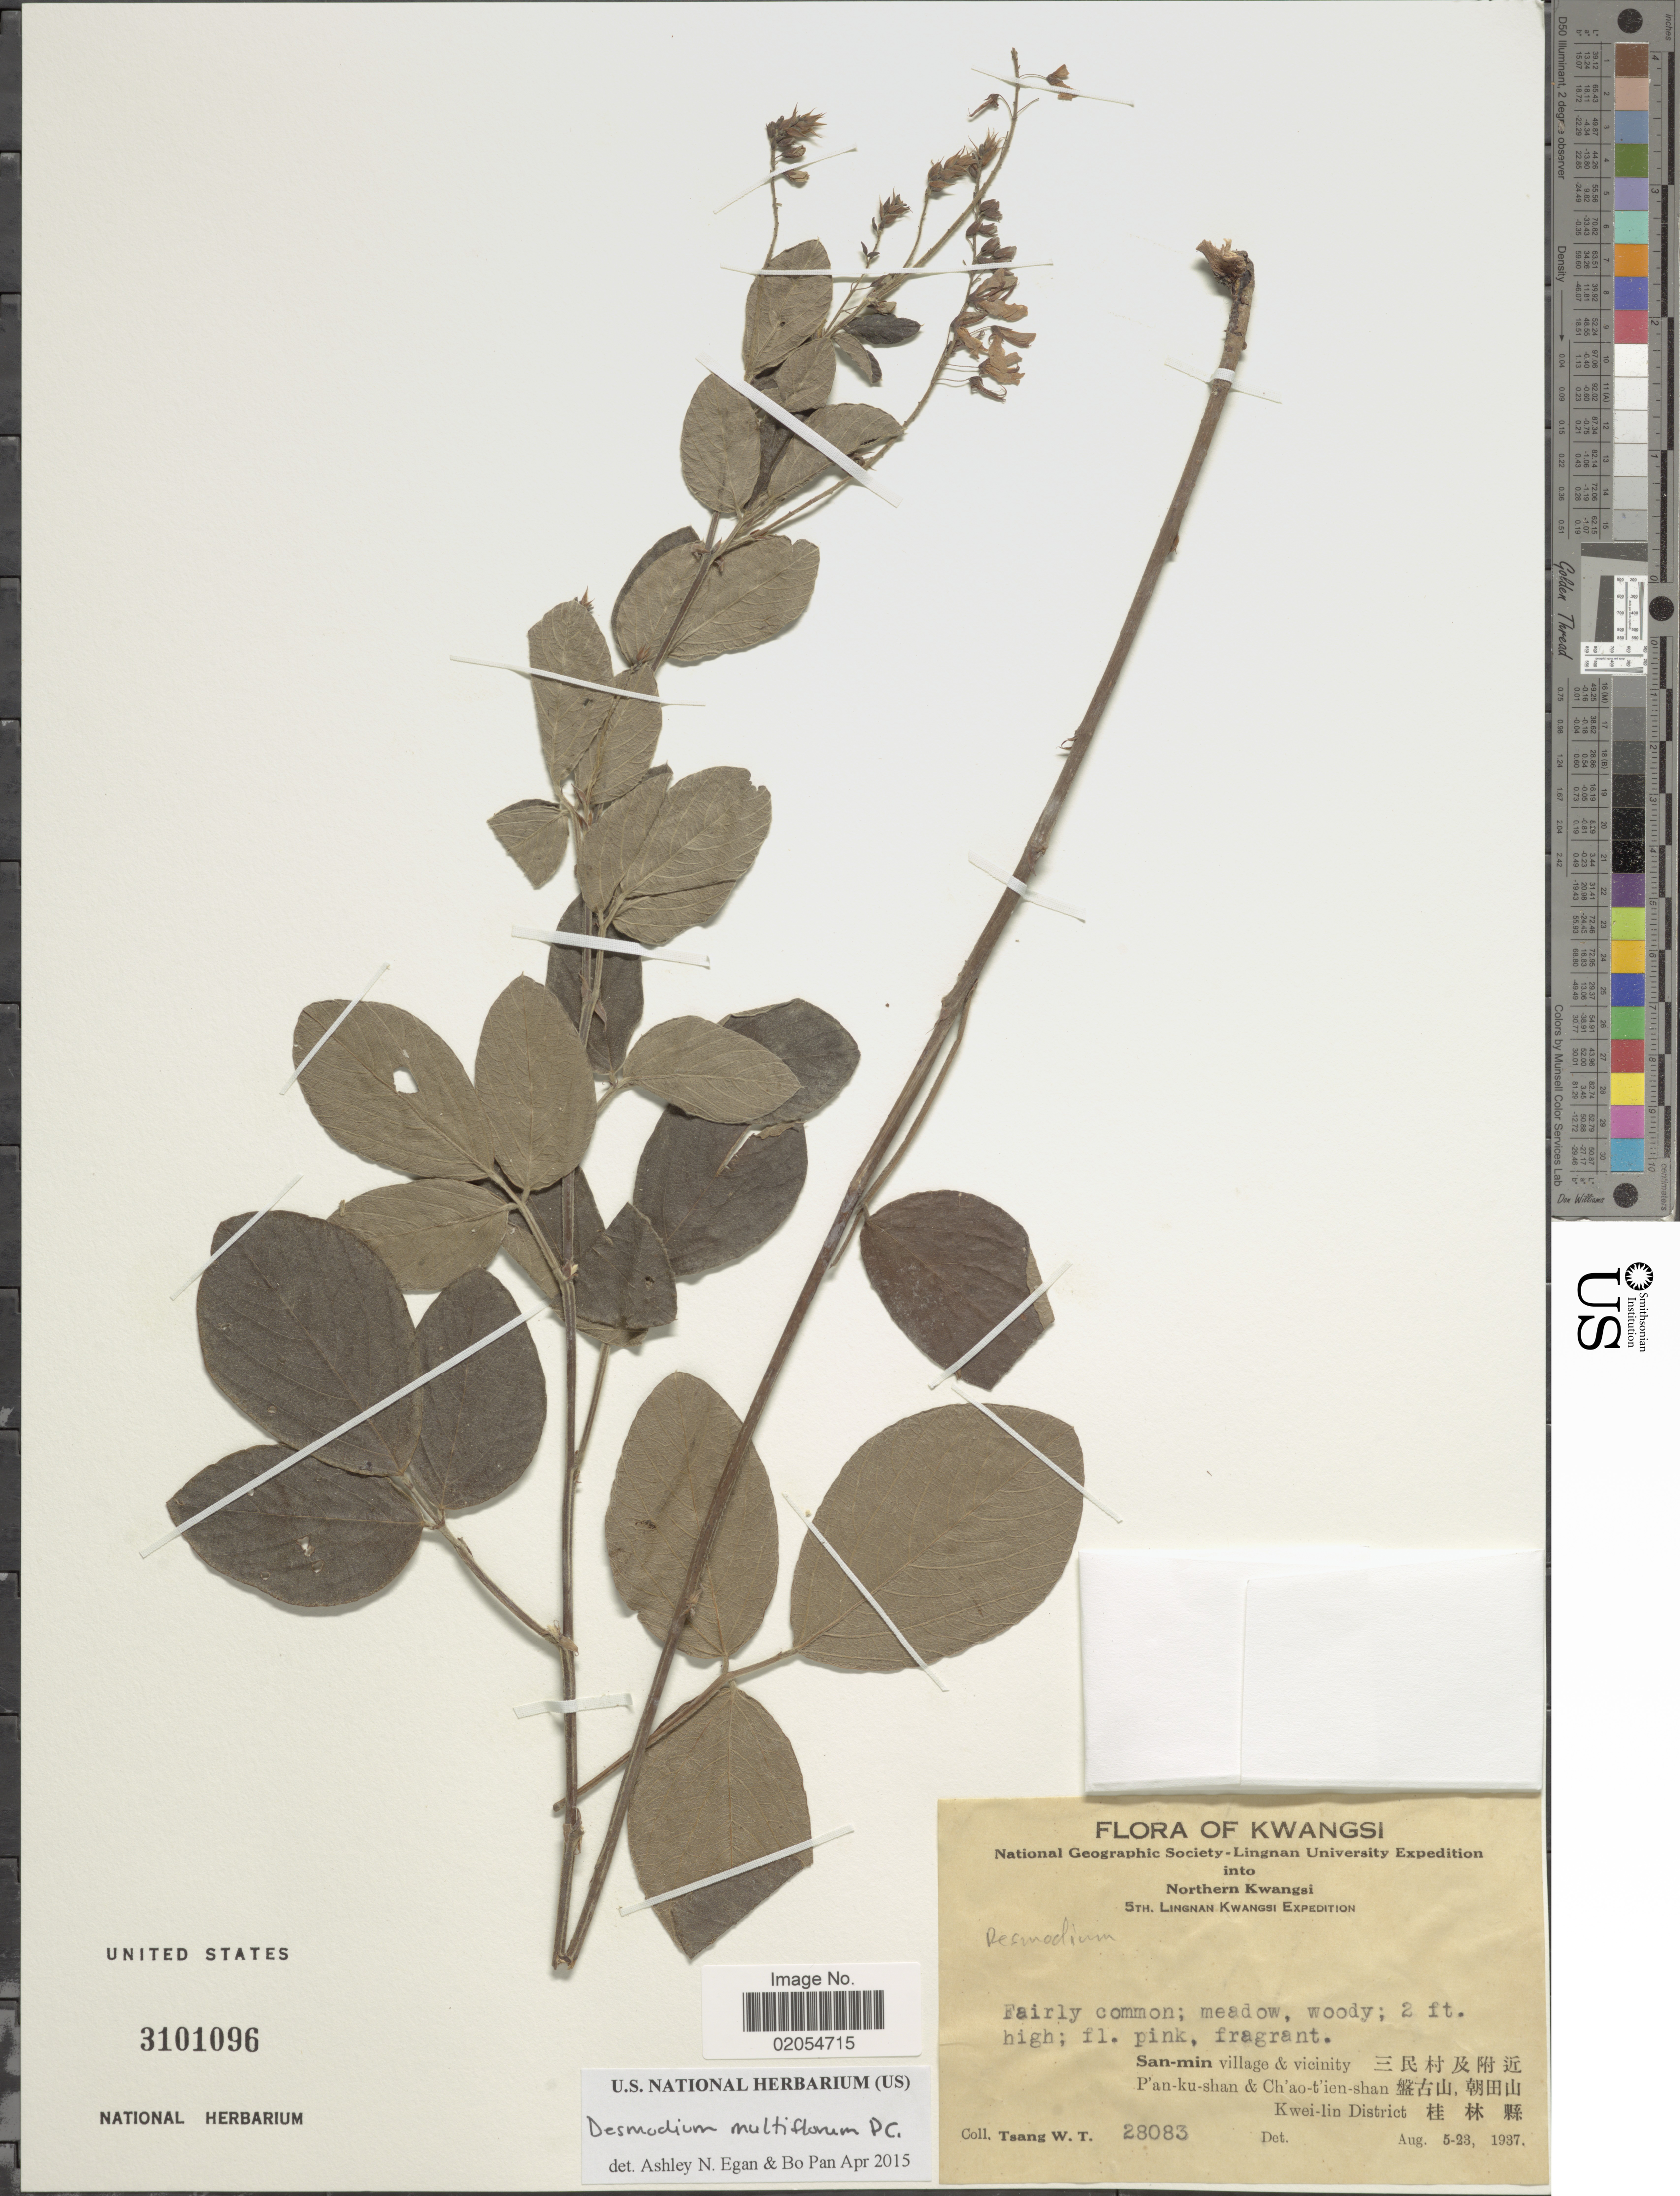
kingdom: Plantae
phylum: Tracheophyta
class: Magnoliopsida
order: Fabales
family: Fabaceae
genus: Ototropis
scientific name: Ototropis multiflora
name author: (DC.) H. Ohashi & K. Ohashi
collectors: W. T. Tsang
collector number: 28083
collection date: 1937-08-05/1937-08-23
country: China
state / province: Guangxi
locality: Northern Kwangsi. San-min village & vicinity. P'an-ku-shan & Ch'ao-t'ien-shan. Kwei-lin District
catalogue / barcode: US 3101096